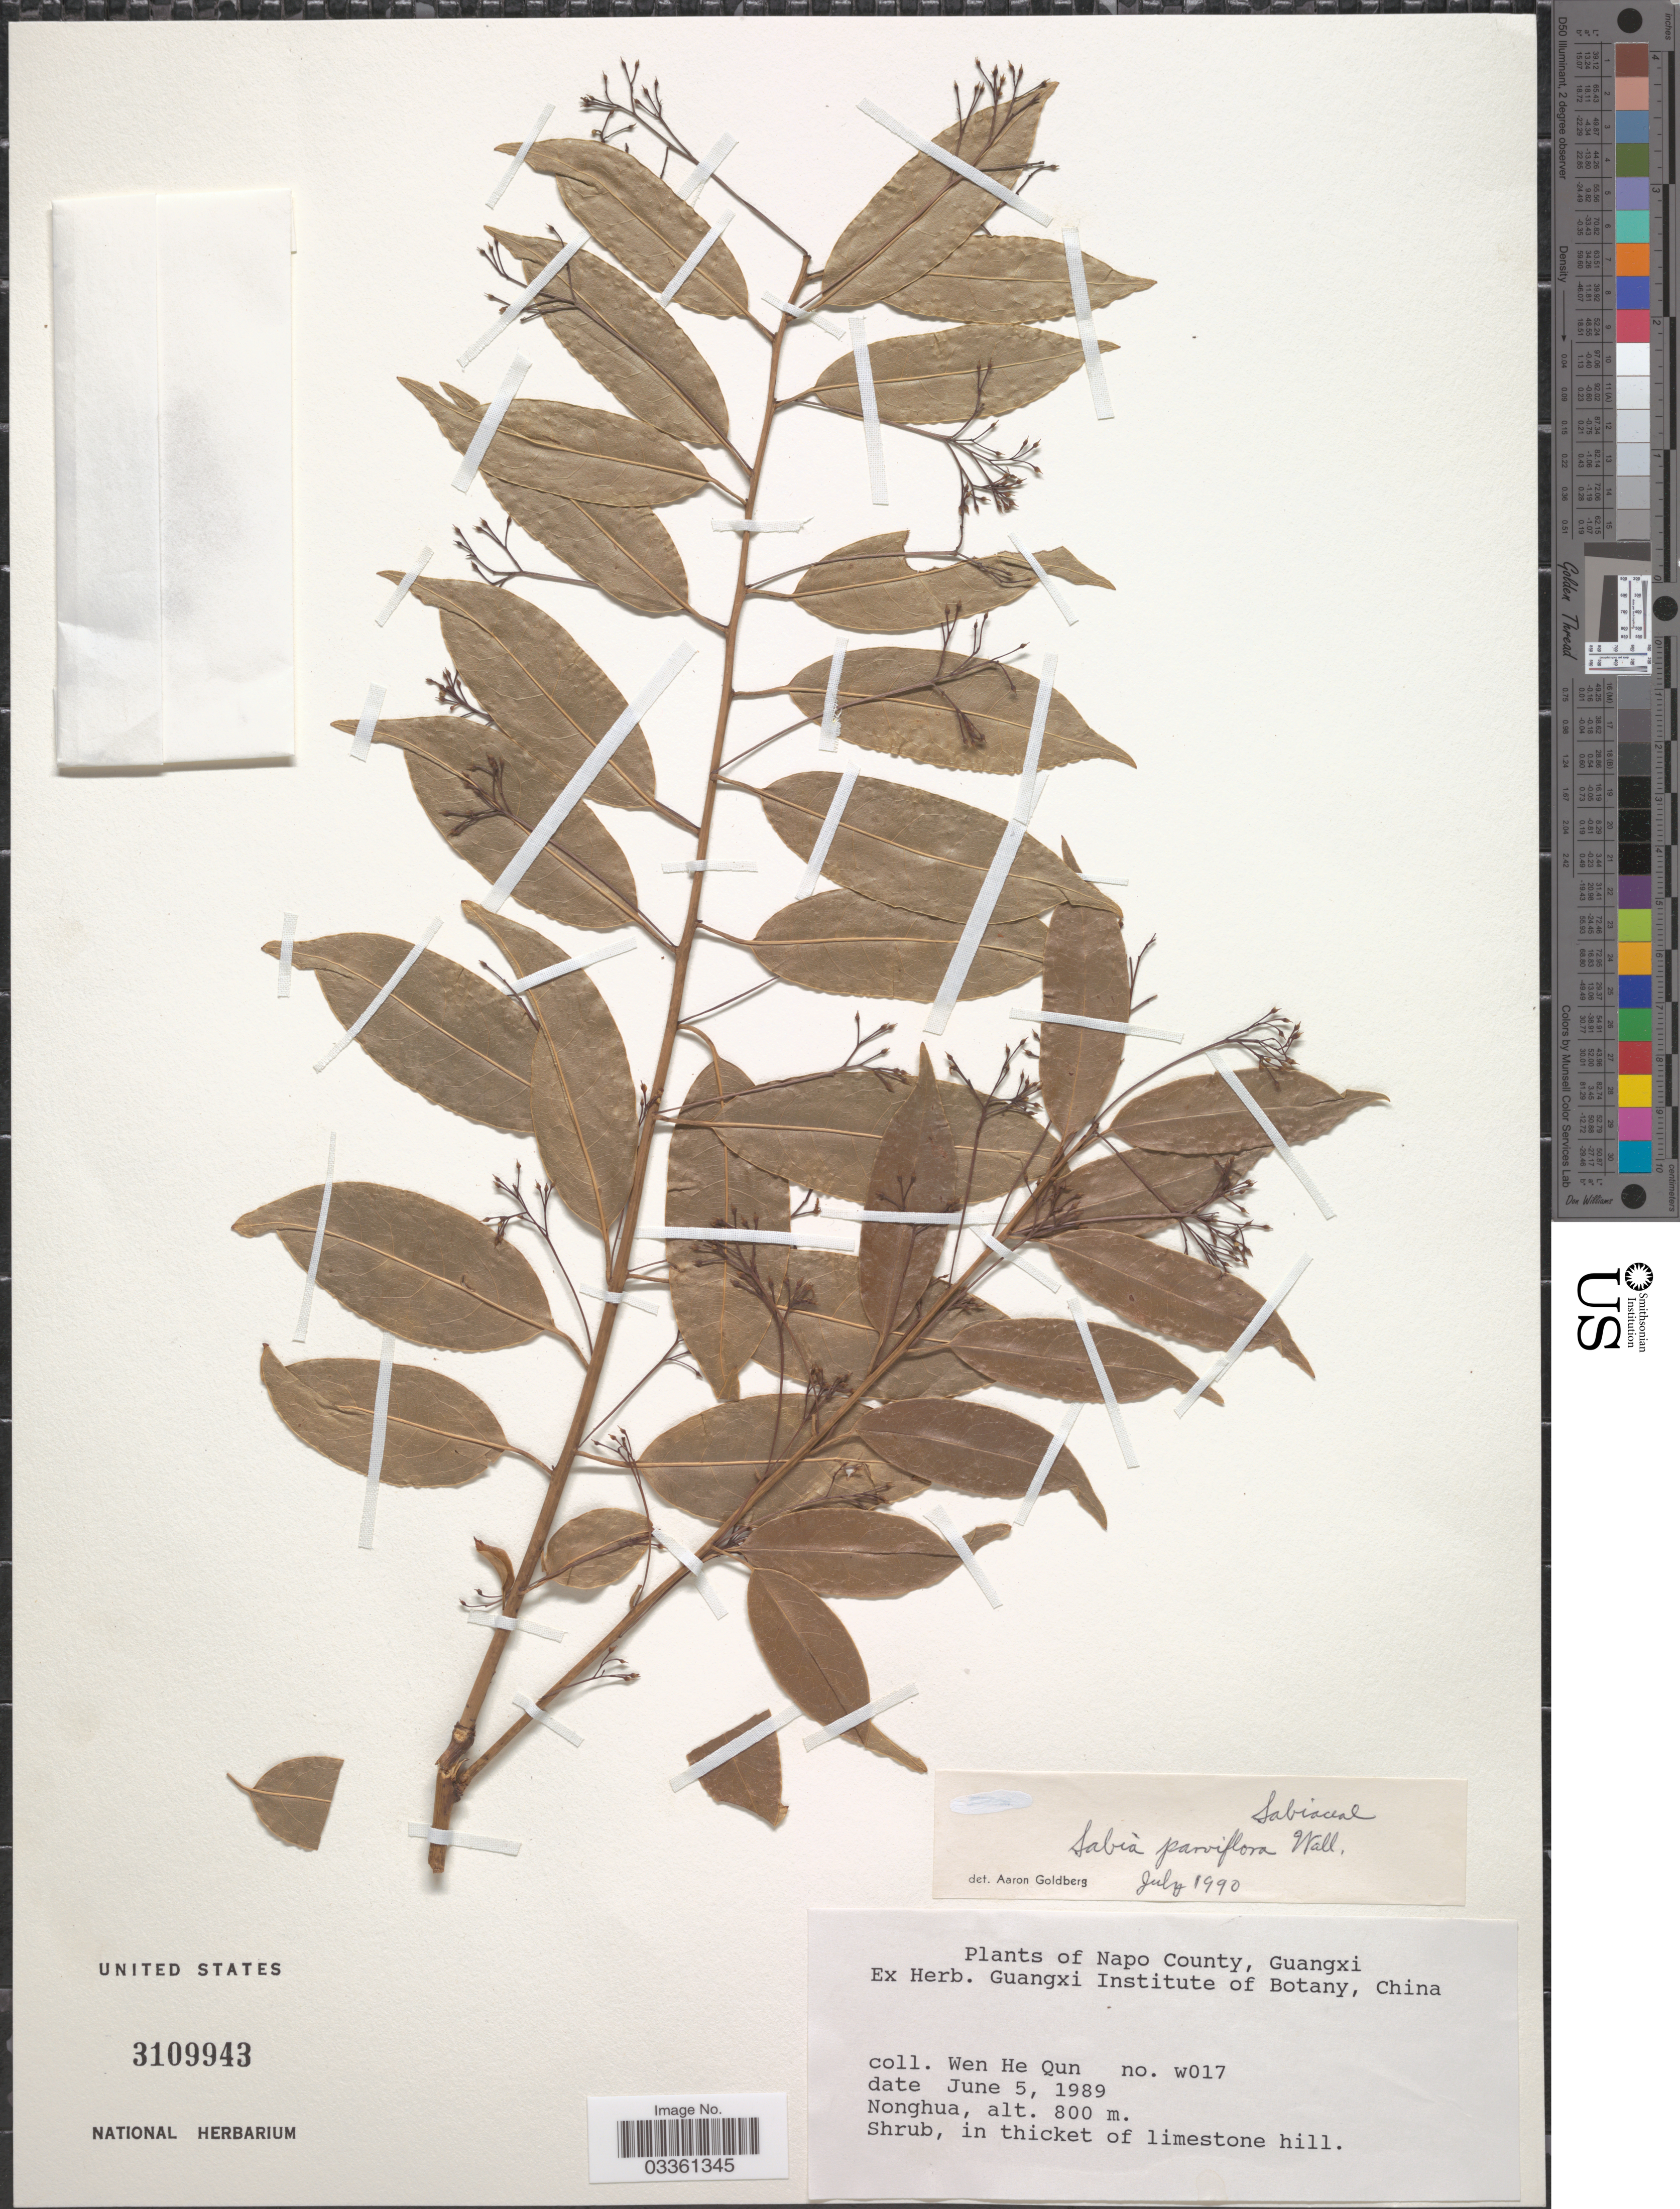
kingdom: Plantae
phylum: Tracheophyta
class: Magnoliopsida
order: Proteales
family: Sabiaceae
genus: Sabia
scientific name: Sabia parviflora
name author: Wall. ex Roxb.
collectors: H. Wen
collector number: W017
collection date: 1989-06-05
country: China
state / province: Guangxi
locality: Napo County. Nonghua.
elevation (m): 800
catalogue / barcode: US 3109943